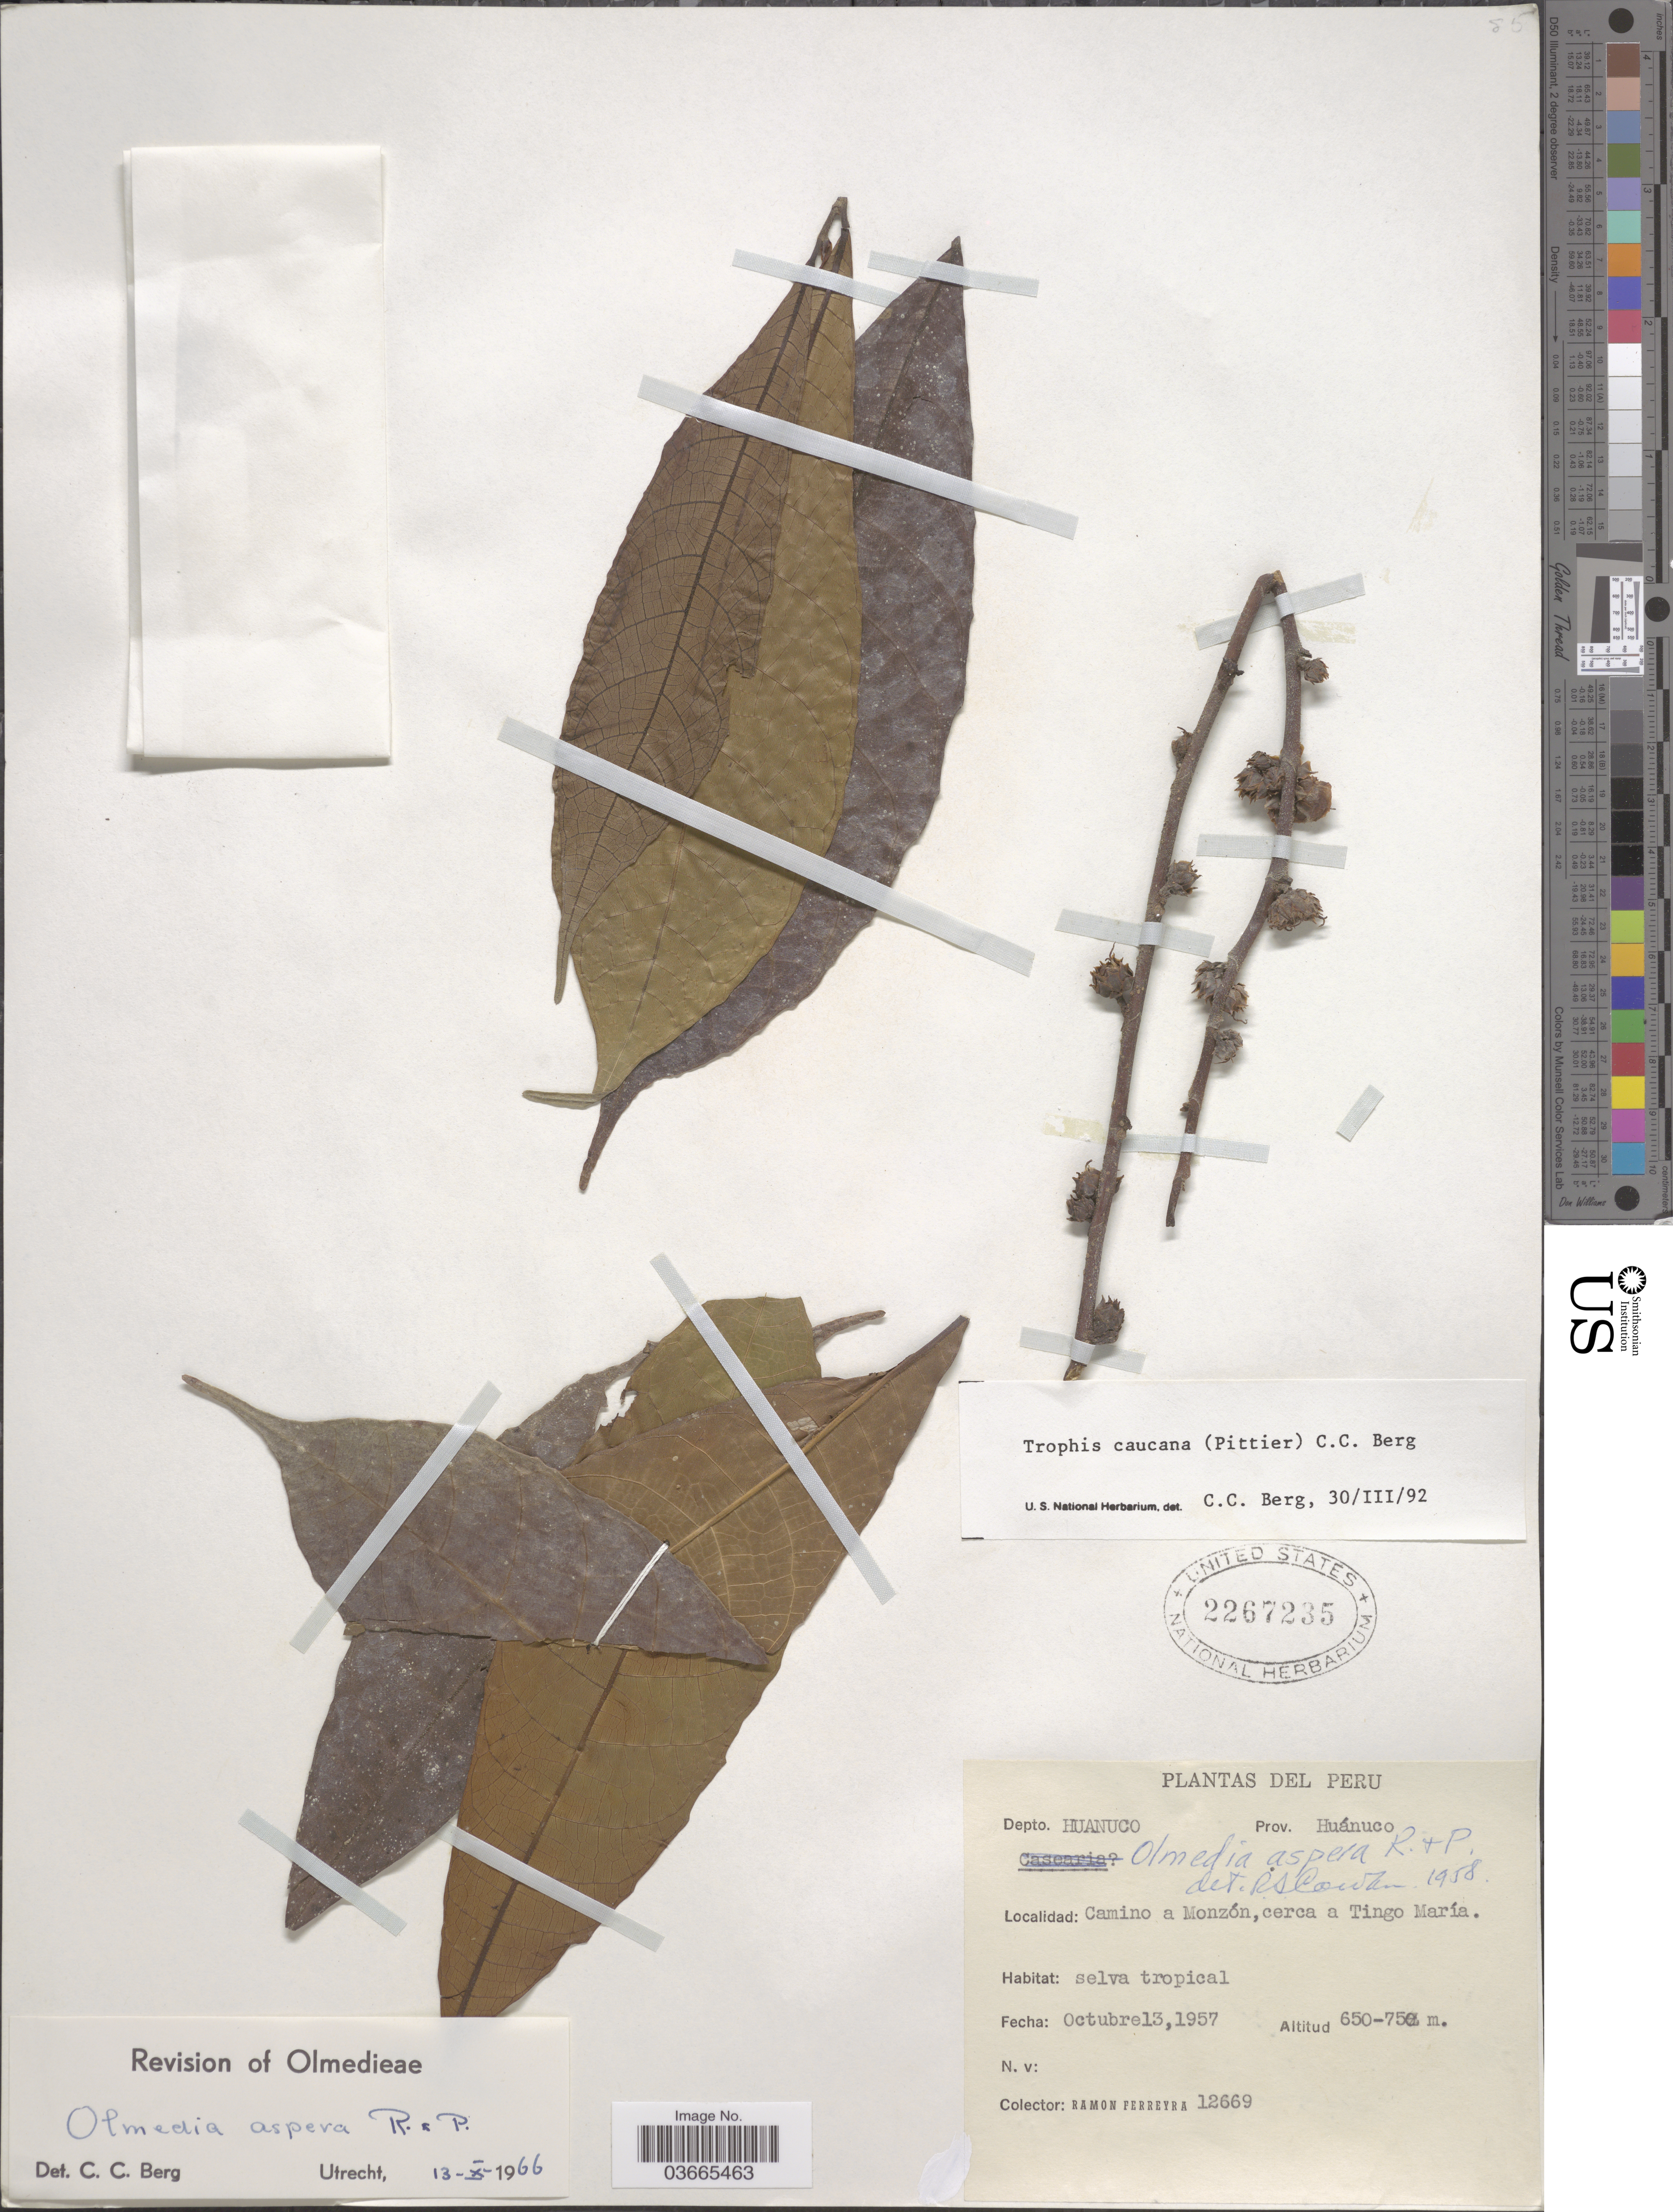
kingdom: Plantae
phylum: Tracheophyta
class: Magnoliopsida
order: Rosales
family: Moraceae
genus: Olmedia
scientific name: Olmedia aspera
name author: Ruiz & Pav.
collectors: R. A. Ferreyra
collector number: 12669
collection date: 1957-10-13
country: Peru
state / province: Huánuco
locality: Depto. Huanuco. Camino a Monzón, cerca a Tingo María.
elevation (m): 650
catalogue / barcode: US 2267235